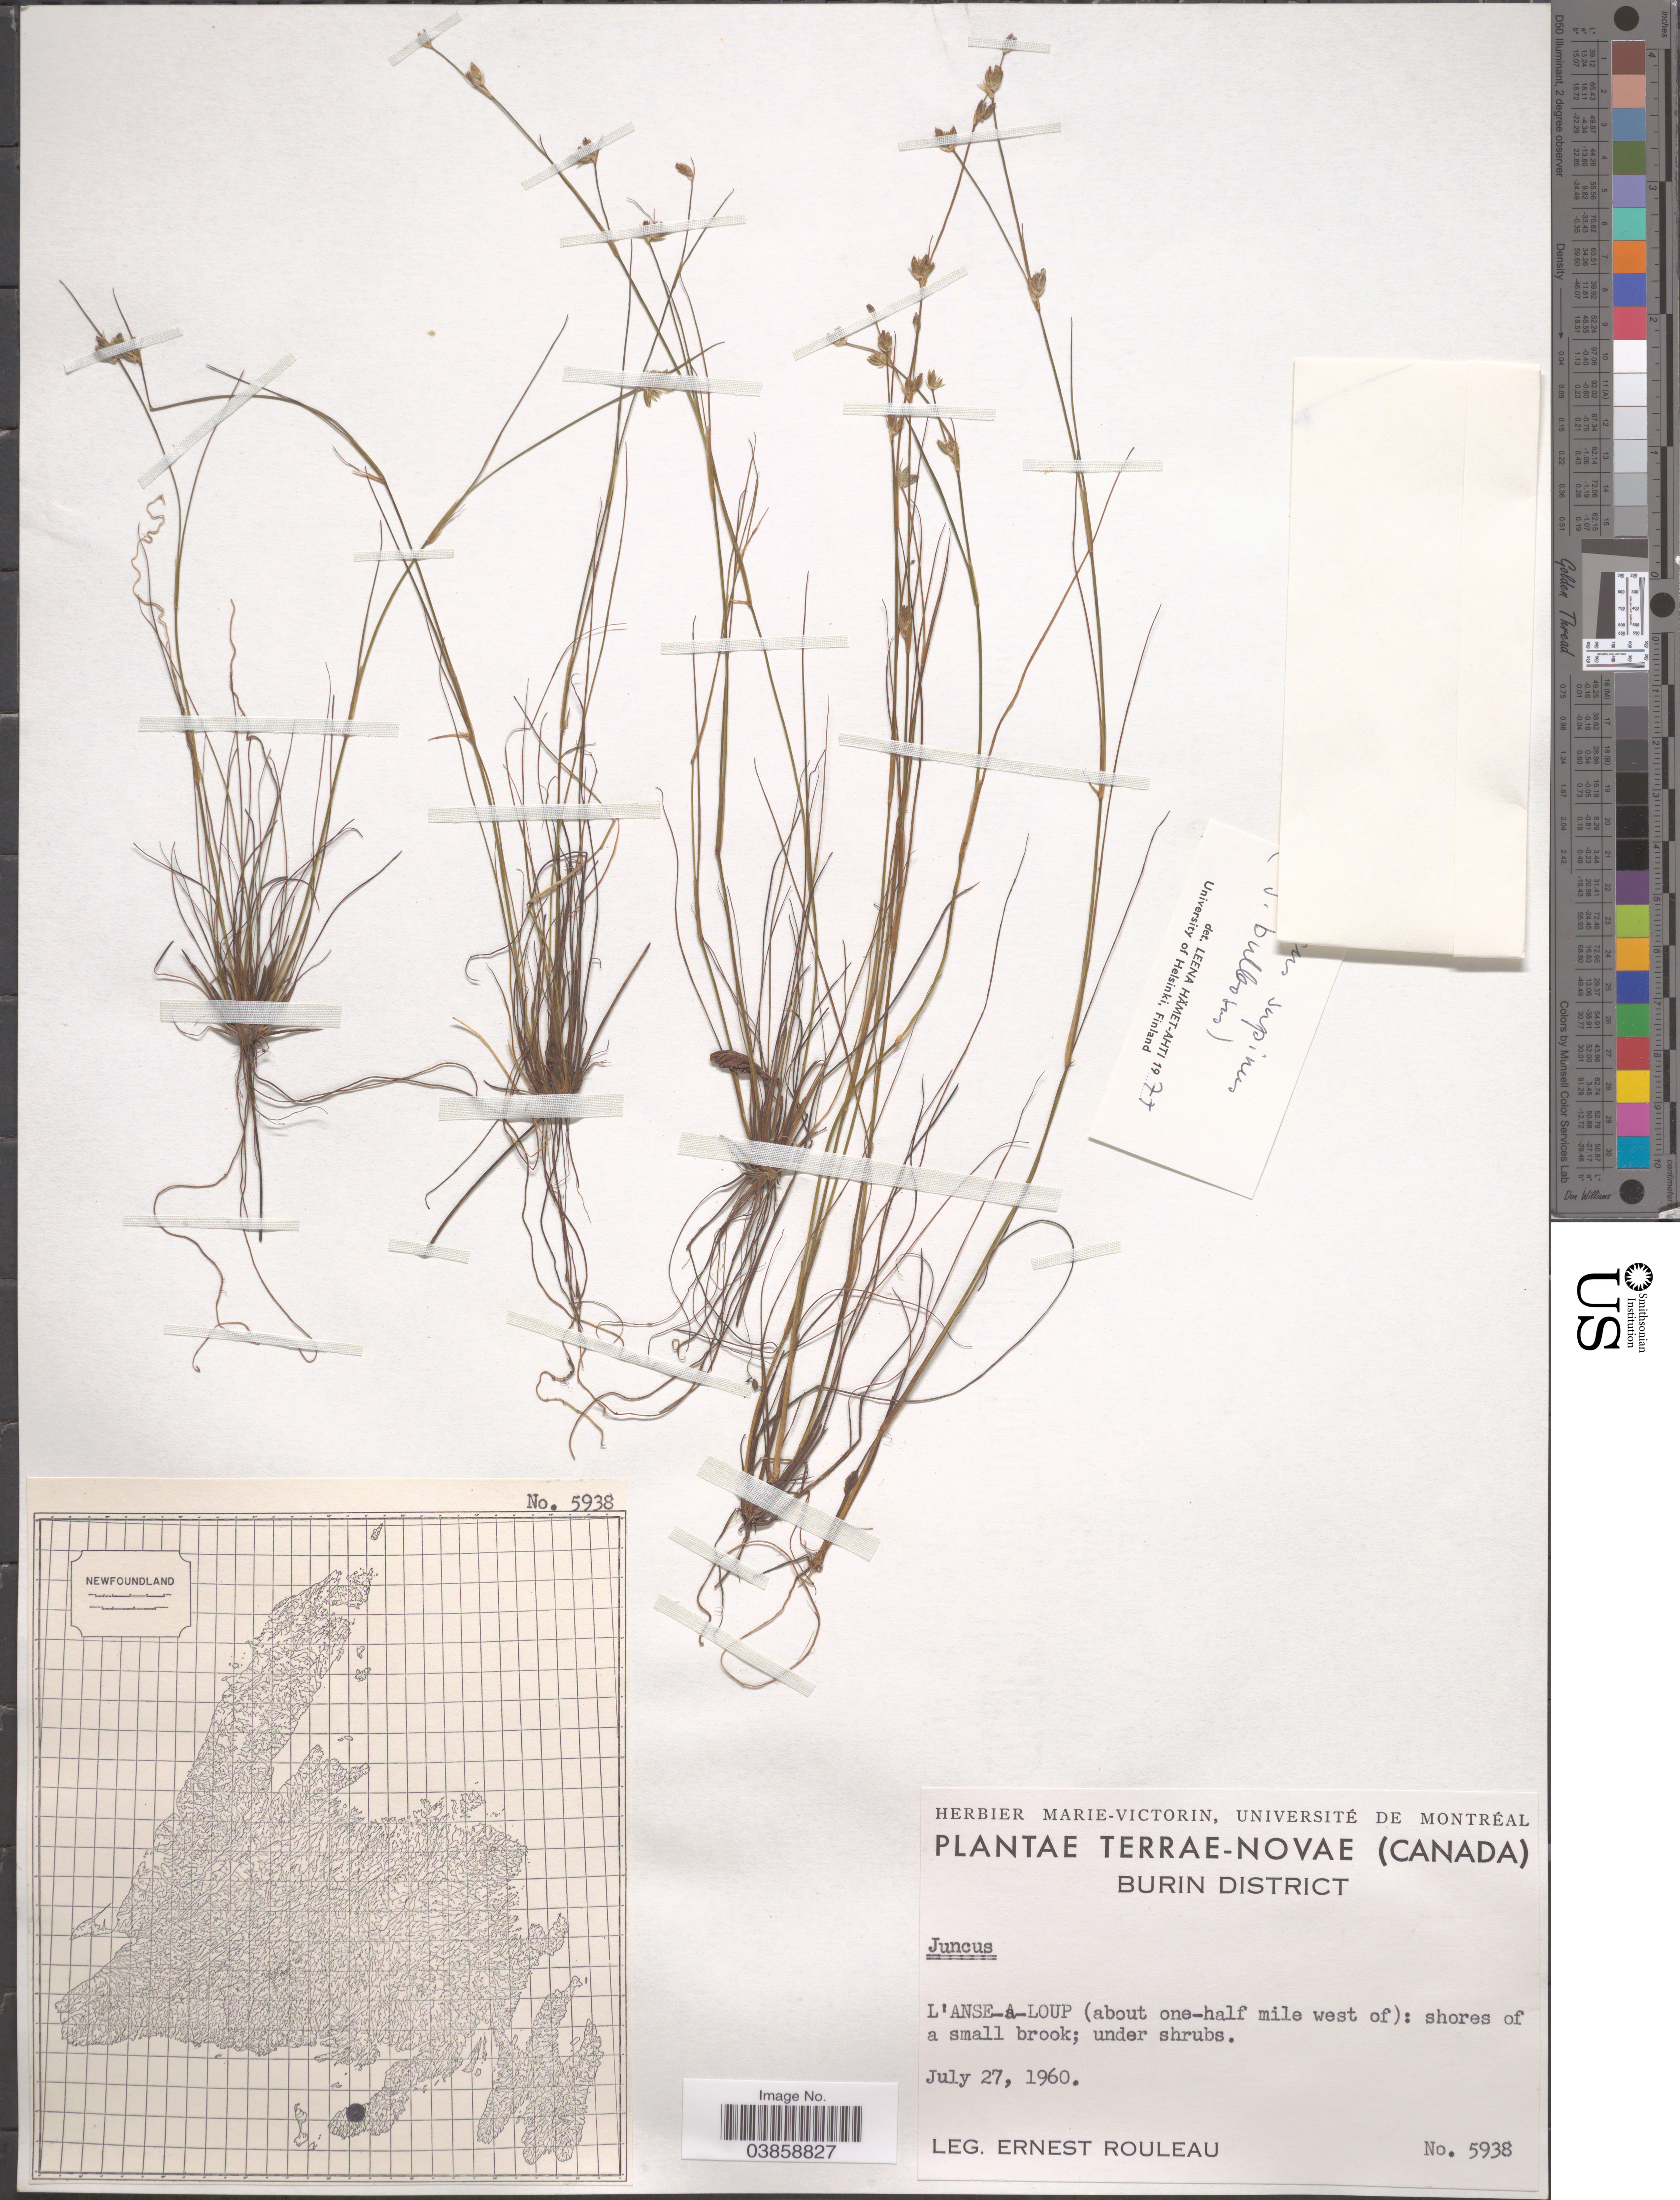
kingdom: Plantae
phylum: Tracheophyta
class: Liliopsida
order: Poales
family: Juncaceae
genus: Juncus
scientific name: Juncus sp.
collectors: J. Rouleau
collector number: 5938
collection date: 1960-07-27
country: Canada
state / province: Newfoundland and Labrador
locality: Terrae-Novae. Burin District. L'Anse-â-Loup (about one-half mile west of).